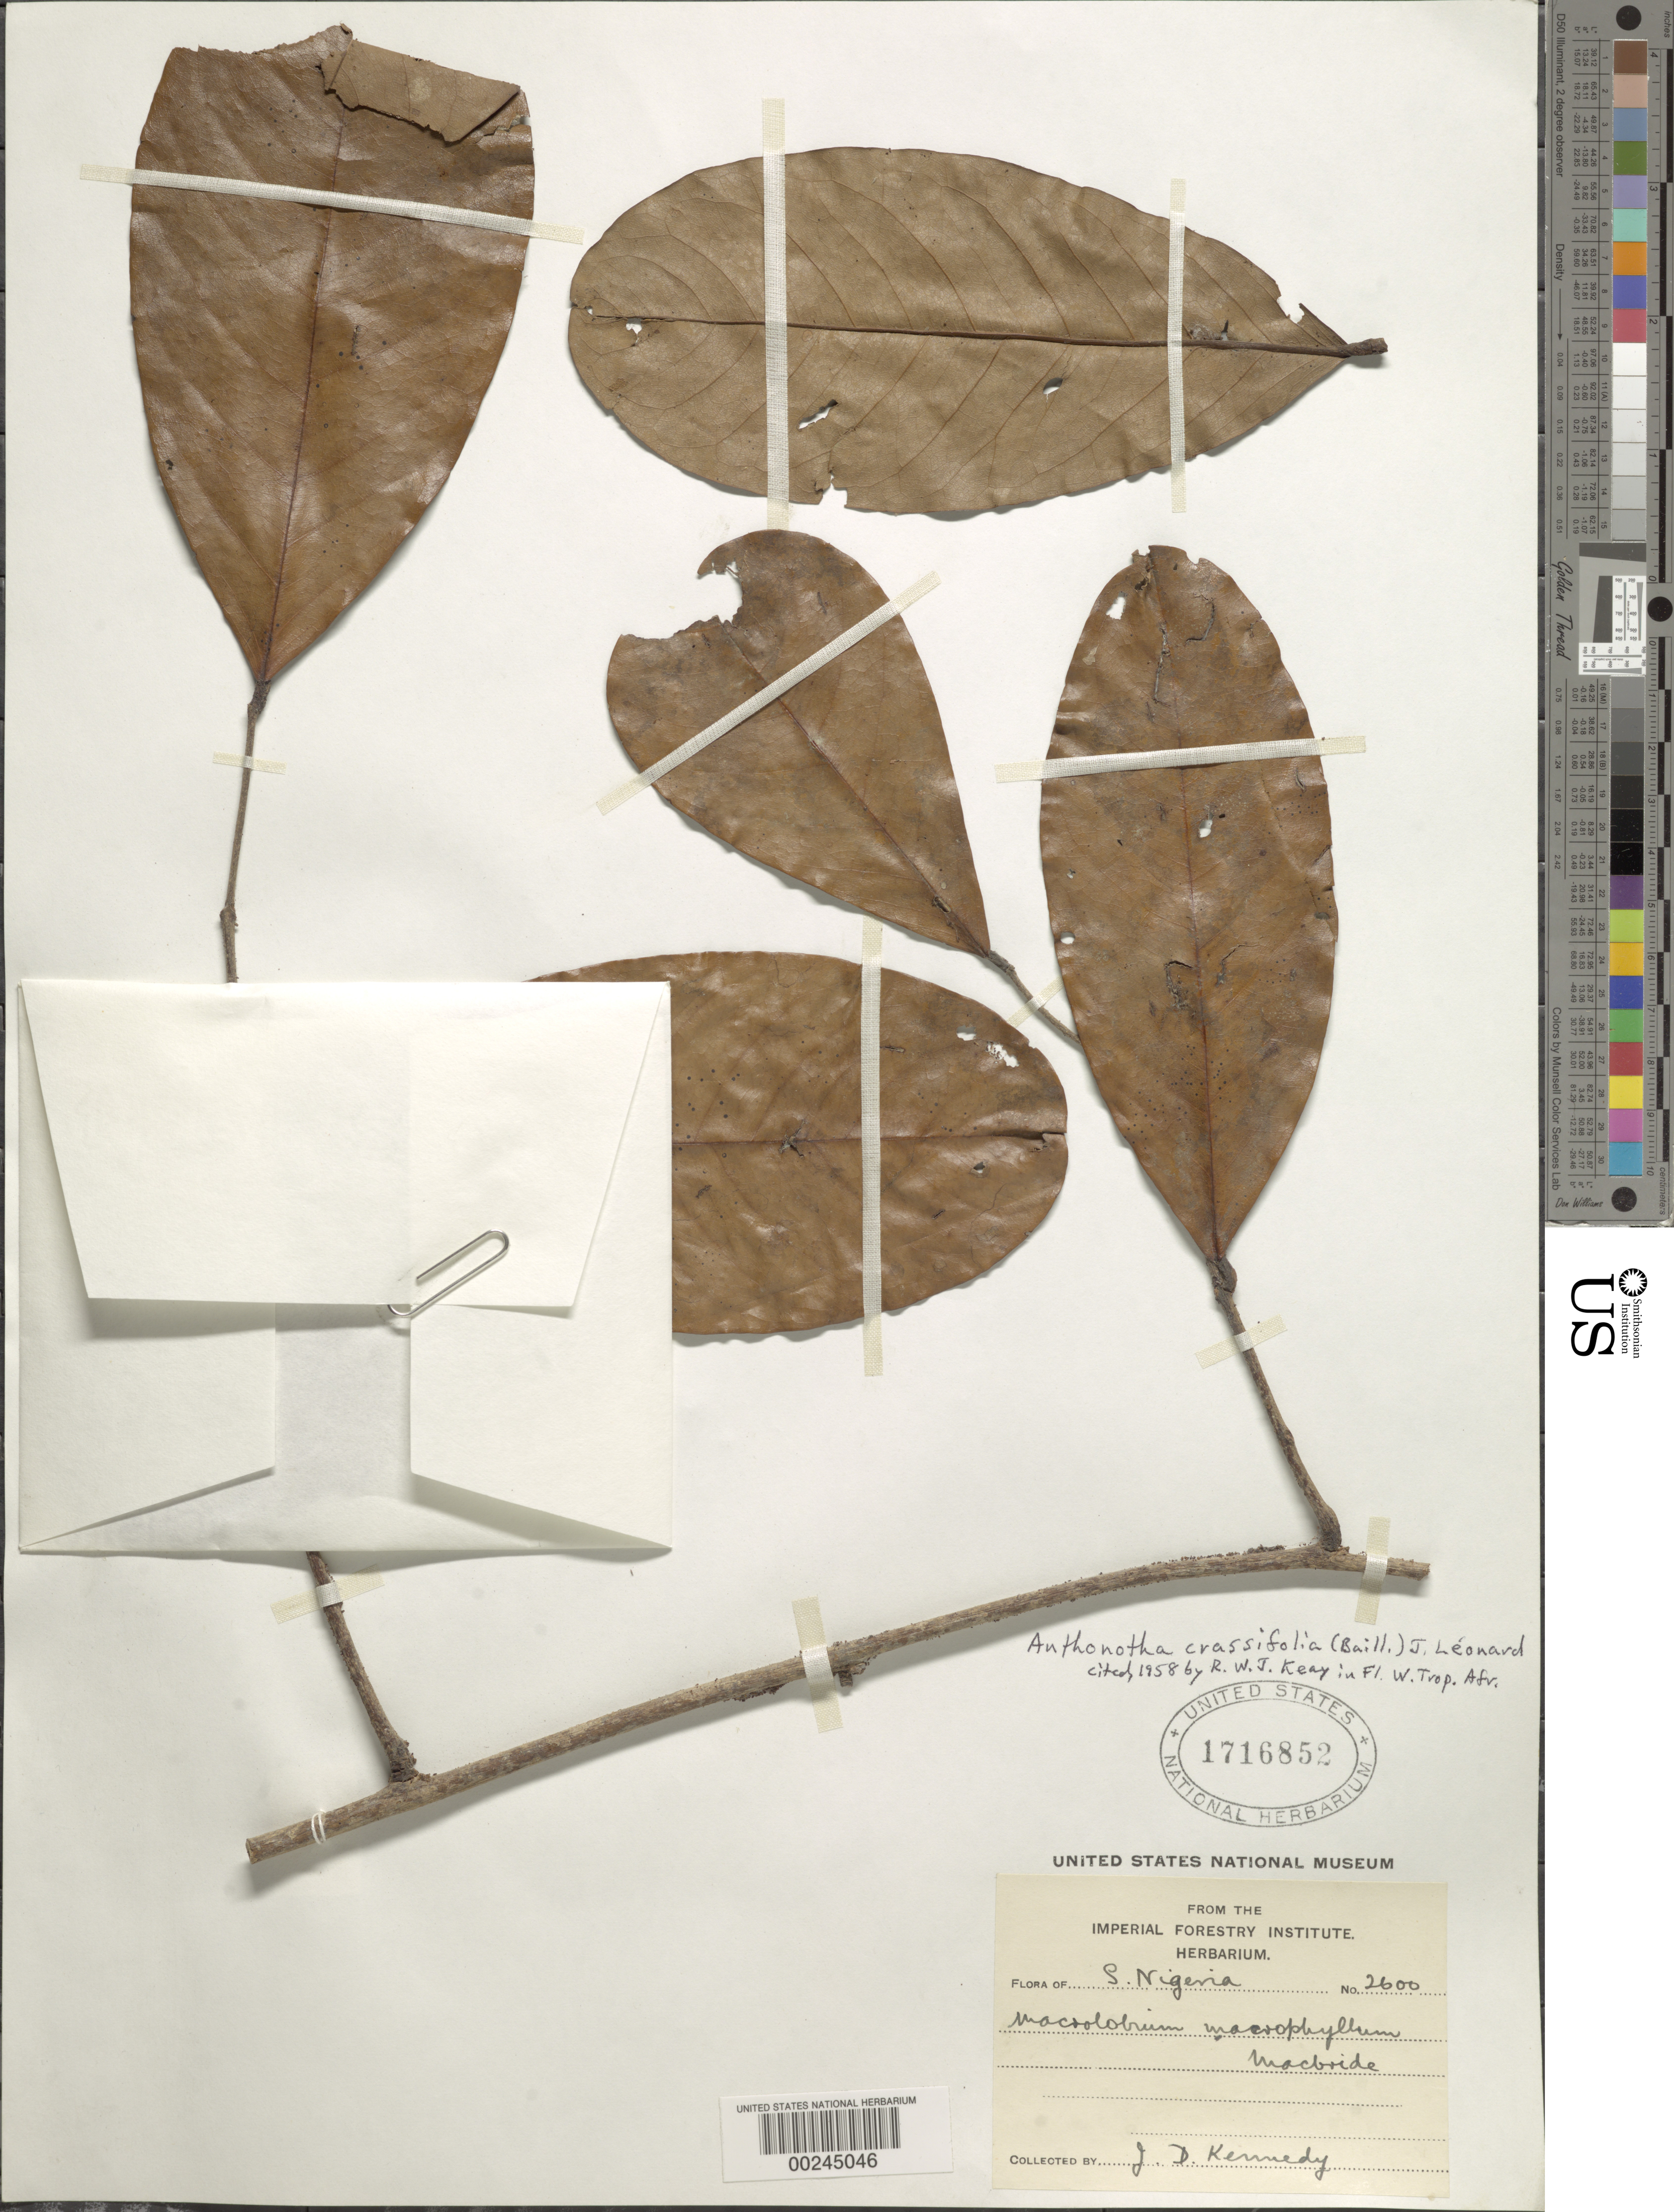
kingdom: Plantae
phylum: Tracheophyta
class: Magnoliopsida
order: Fabales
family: Fabaceae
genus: Anthonotha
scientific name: Anthonotha crassifolia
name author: (Baill.) J. Léonard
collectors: J. D. Kennedy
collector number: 2600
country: Nigeria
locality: South nigeria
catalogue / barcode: US 1716852